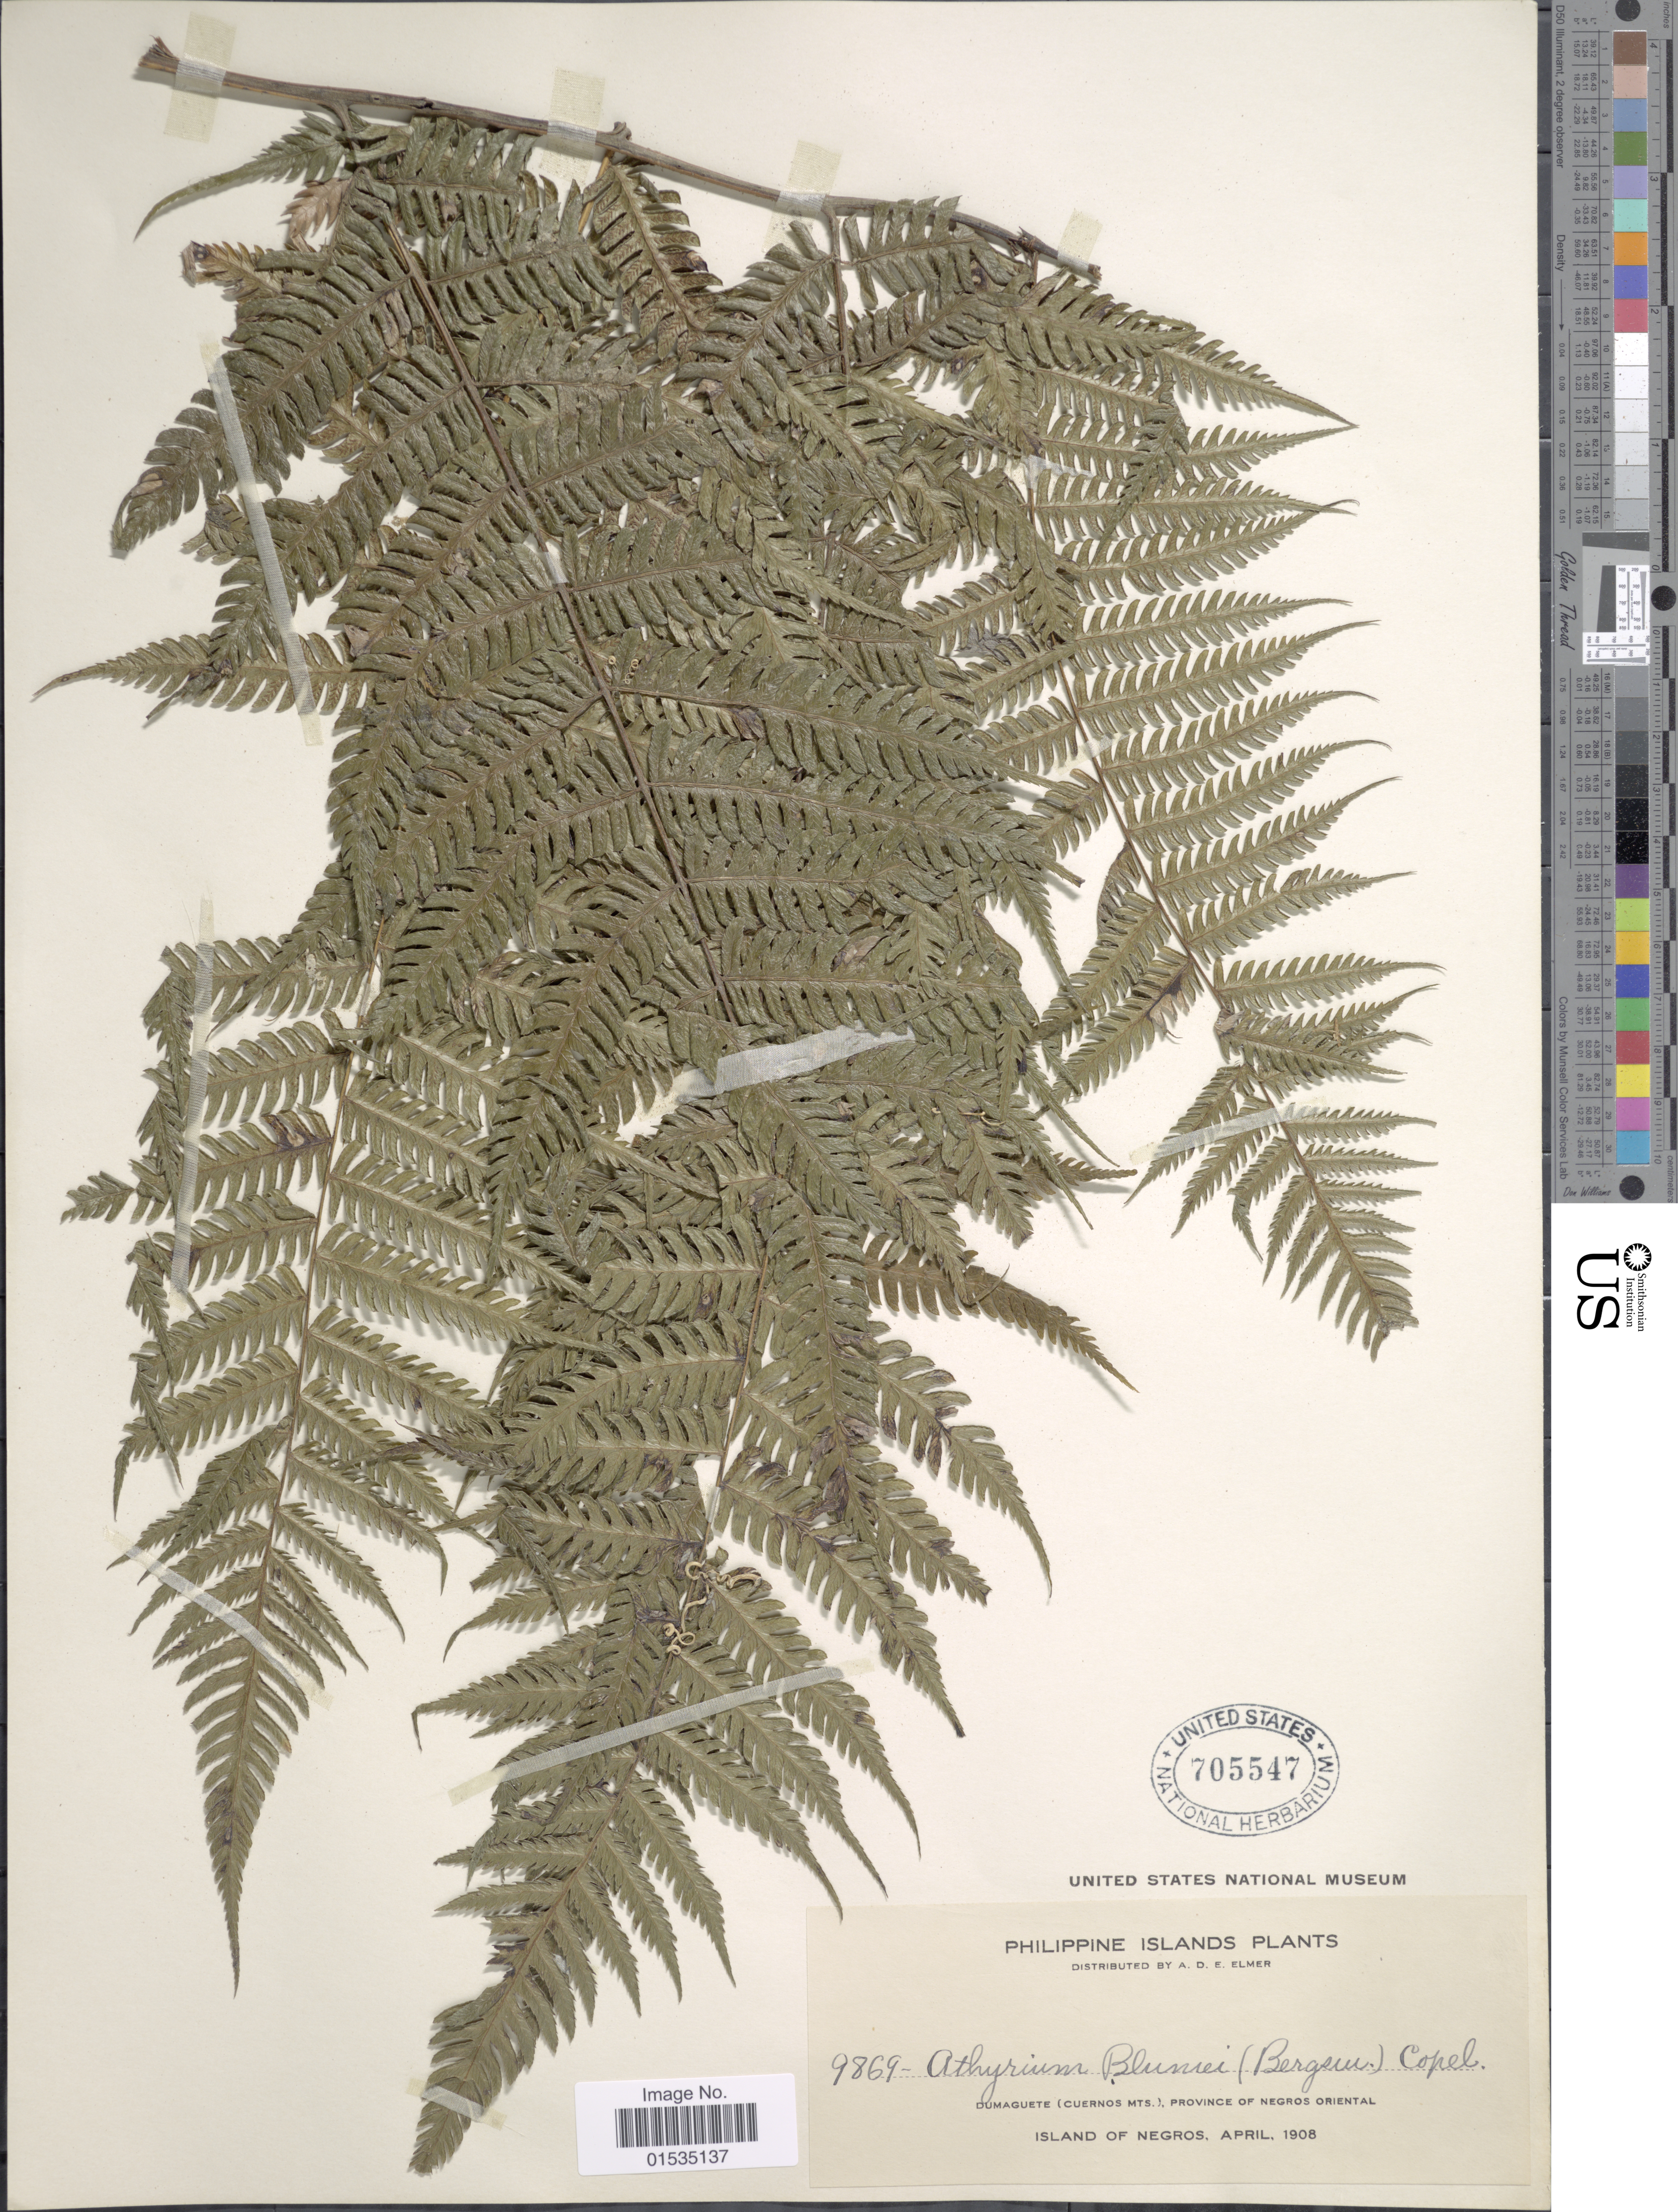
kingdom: Plantae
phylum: Tracheophyta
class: Polypodiopsida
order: Polypodiales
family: Athyriaceae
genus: Diplazium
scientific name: Diplazium polypodioides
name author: Blume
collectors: A. D. E. Elmer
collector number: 9869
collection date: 1908-04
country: Philippines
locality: Dumaguete (Cuernos Mts.), Province of Negros Oriental, Island of Negros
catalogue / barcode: US 705547